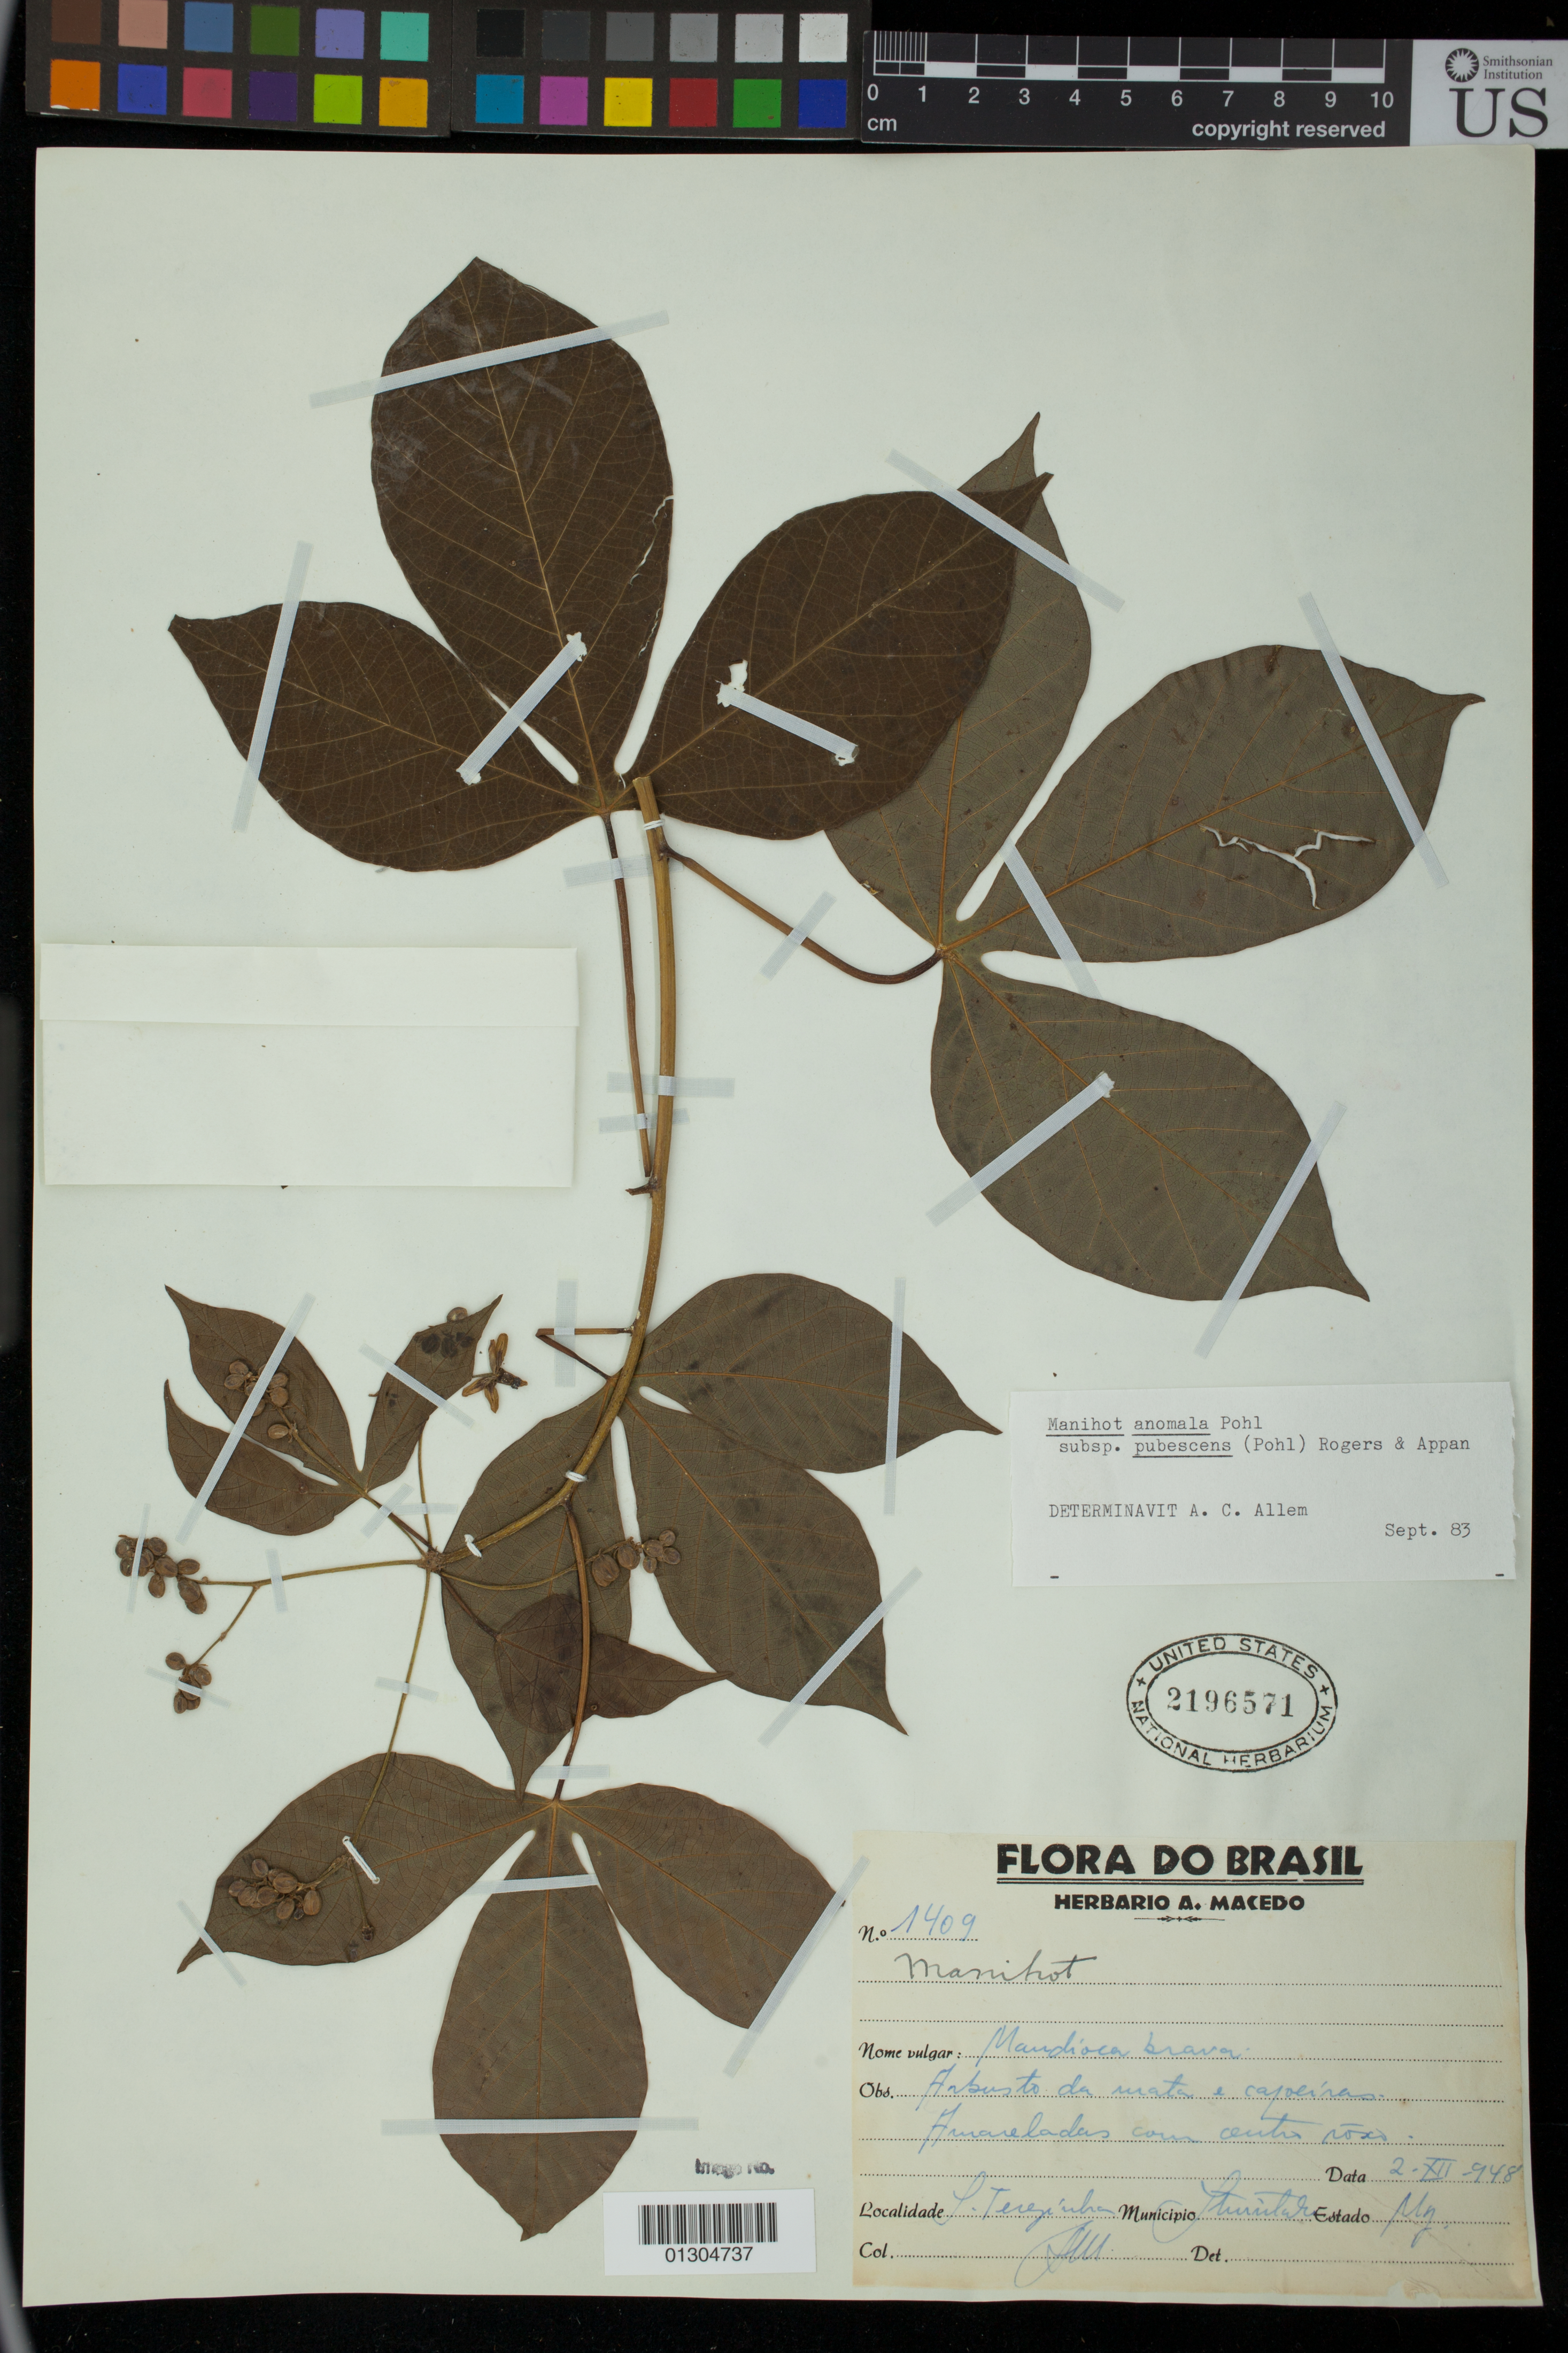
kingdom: Plantae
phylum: Tracheophyta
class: Magnoliopsida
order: Malpighiales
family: Euphorbiaceae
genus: Manihot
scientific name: Manihot anomala subsp. pubescens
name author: (Pohl) D.J. Rogers & Appan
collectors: A. Macedo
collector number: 1409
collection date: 1948-12-02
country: Brazil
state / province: Minas Gerais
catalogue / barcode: US 2196571